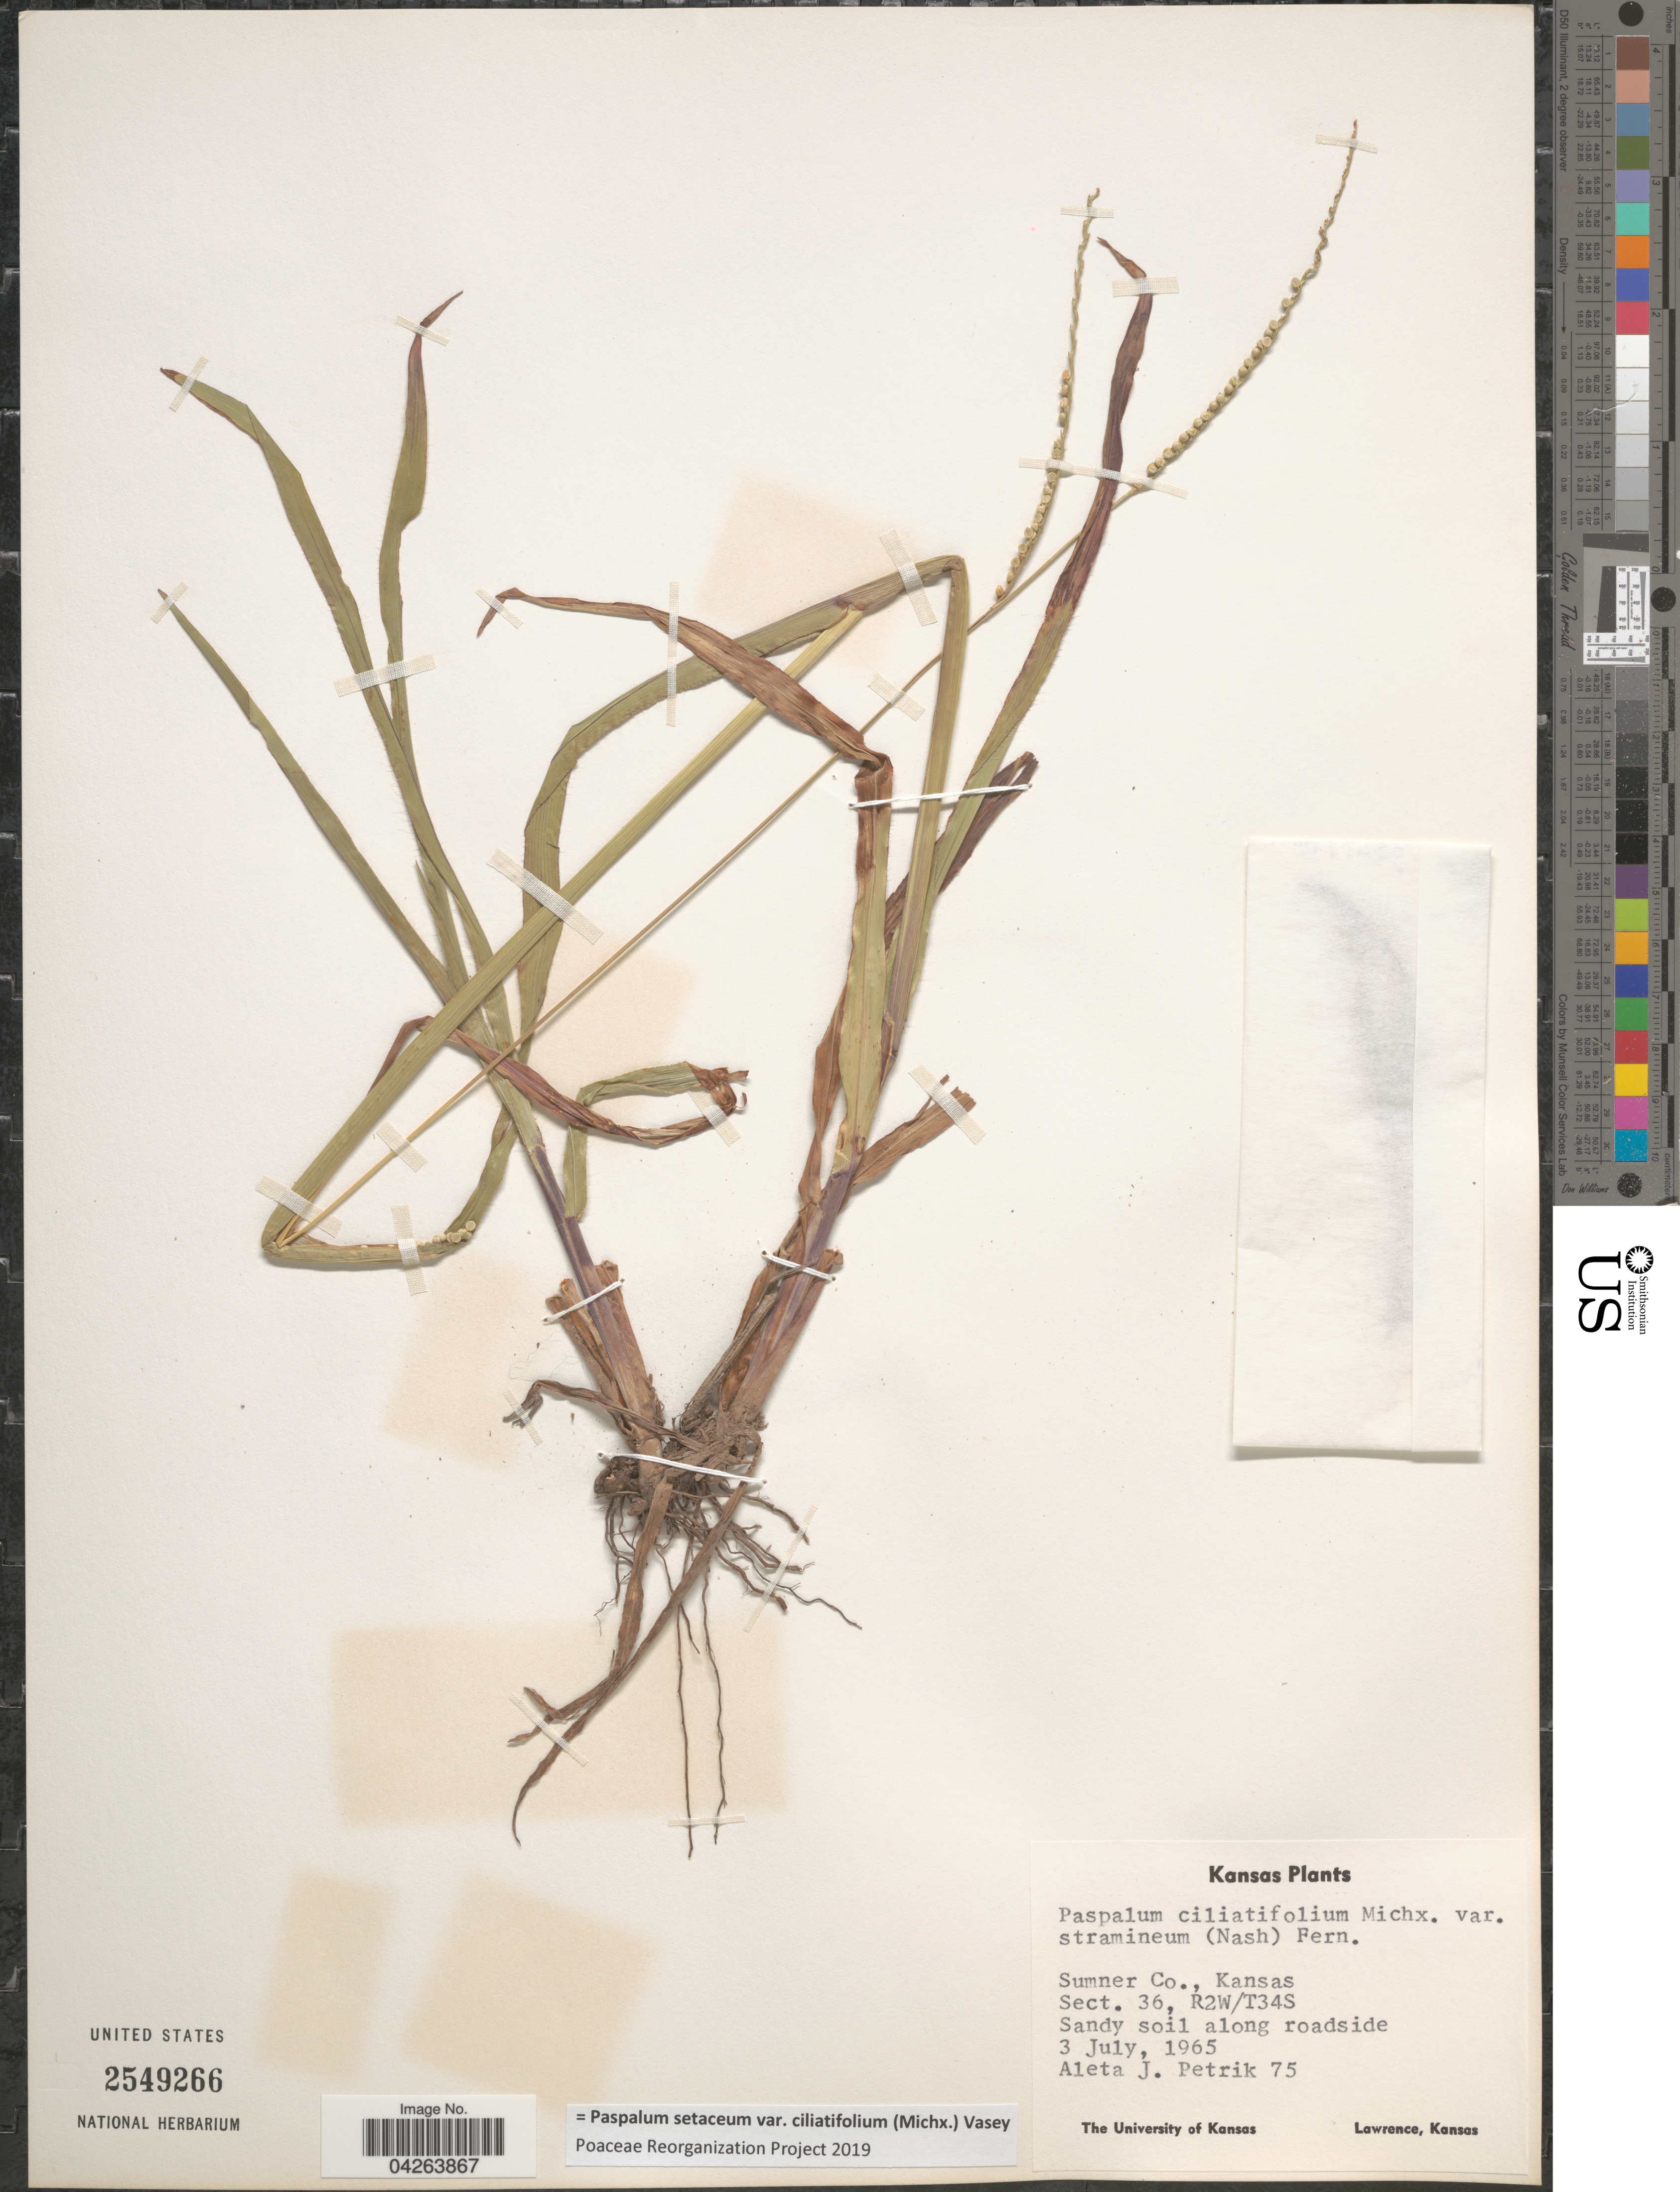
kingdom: Plantae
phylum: Tracheophyta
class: Liliopsida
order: Poales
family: Poaceae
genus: Paspalum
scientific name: Paspalum setaceum var. ciliatifolium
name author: (Michx.) Vasey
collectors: A. Petrik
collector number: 75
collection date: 1965-07-03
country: United States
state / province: Kansas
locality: Sumner Co., Sect. 36, R2W/T34S.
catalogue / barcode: US 2549266